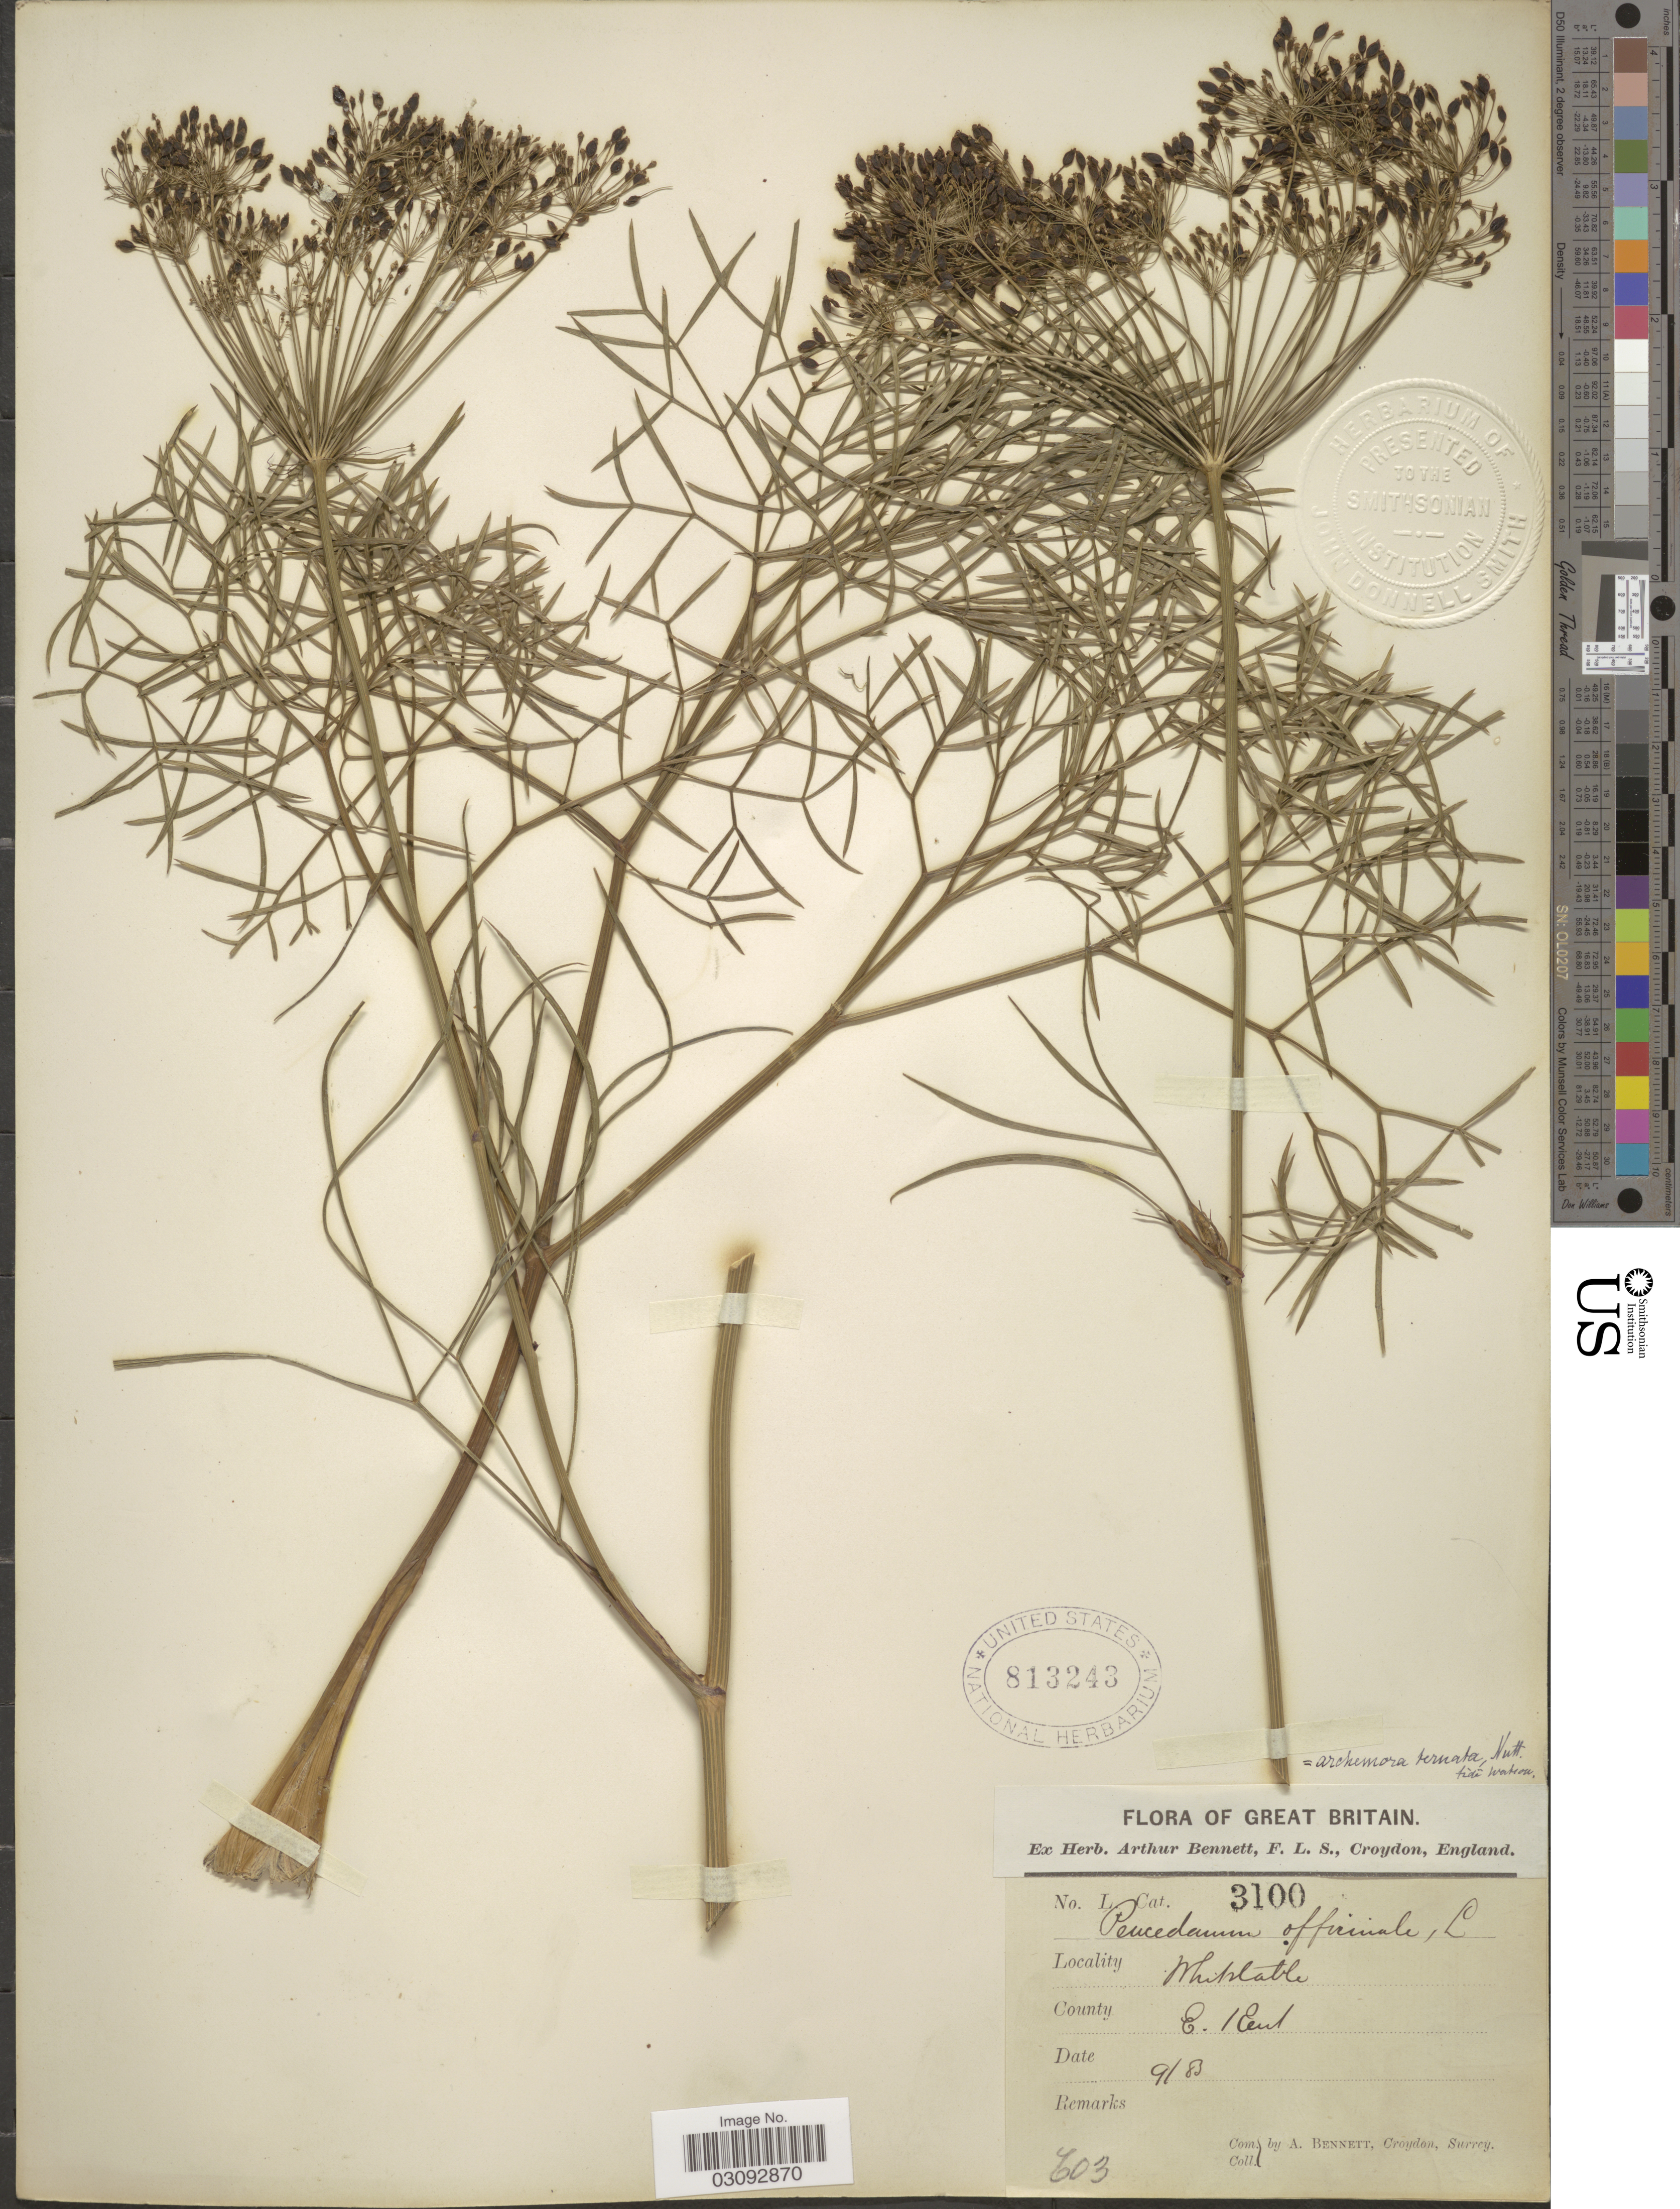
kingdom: Plantae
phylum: Tracheophyta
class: Magnoliopsida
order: Apiales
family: Apiaceae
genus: Peucedanum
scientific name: Peucedanum officinale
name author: L.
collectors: A. Bennett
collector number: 3100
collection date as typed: Transcribed d/m/y: /9/83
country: United Kingdom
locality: Great Britain, Whitstable. E. Kent.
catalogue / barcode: US 813243